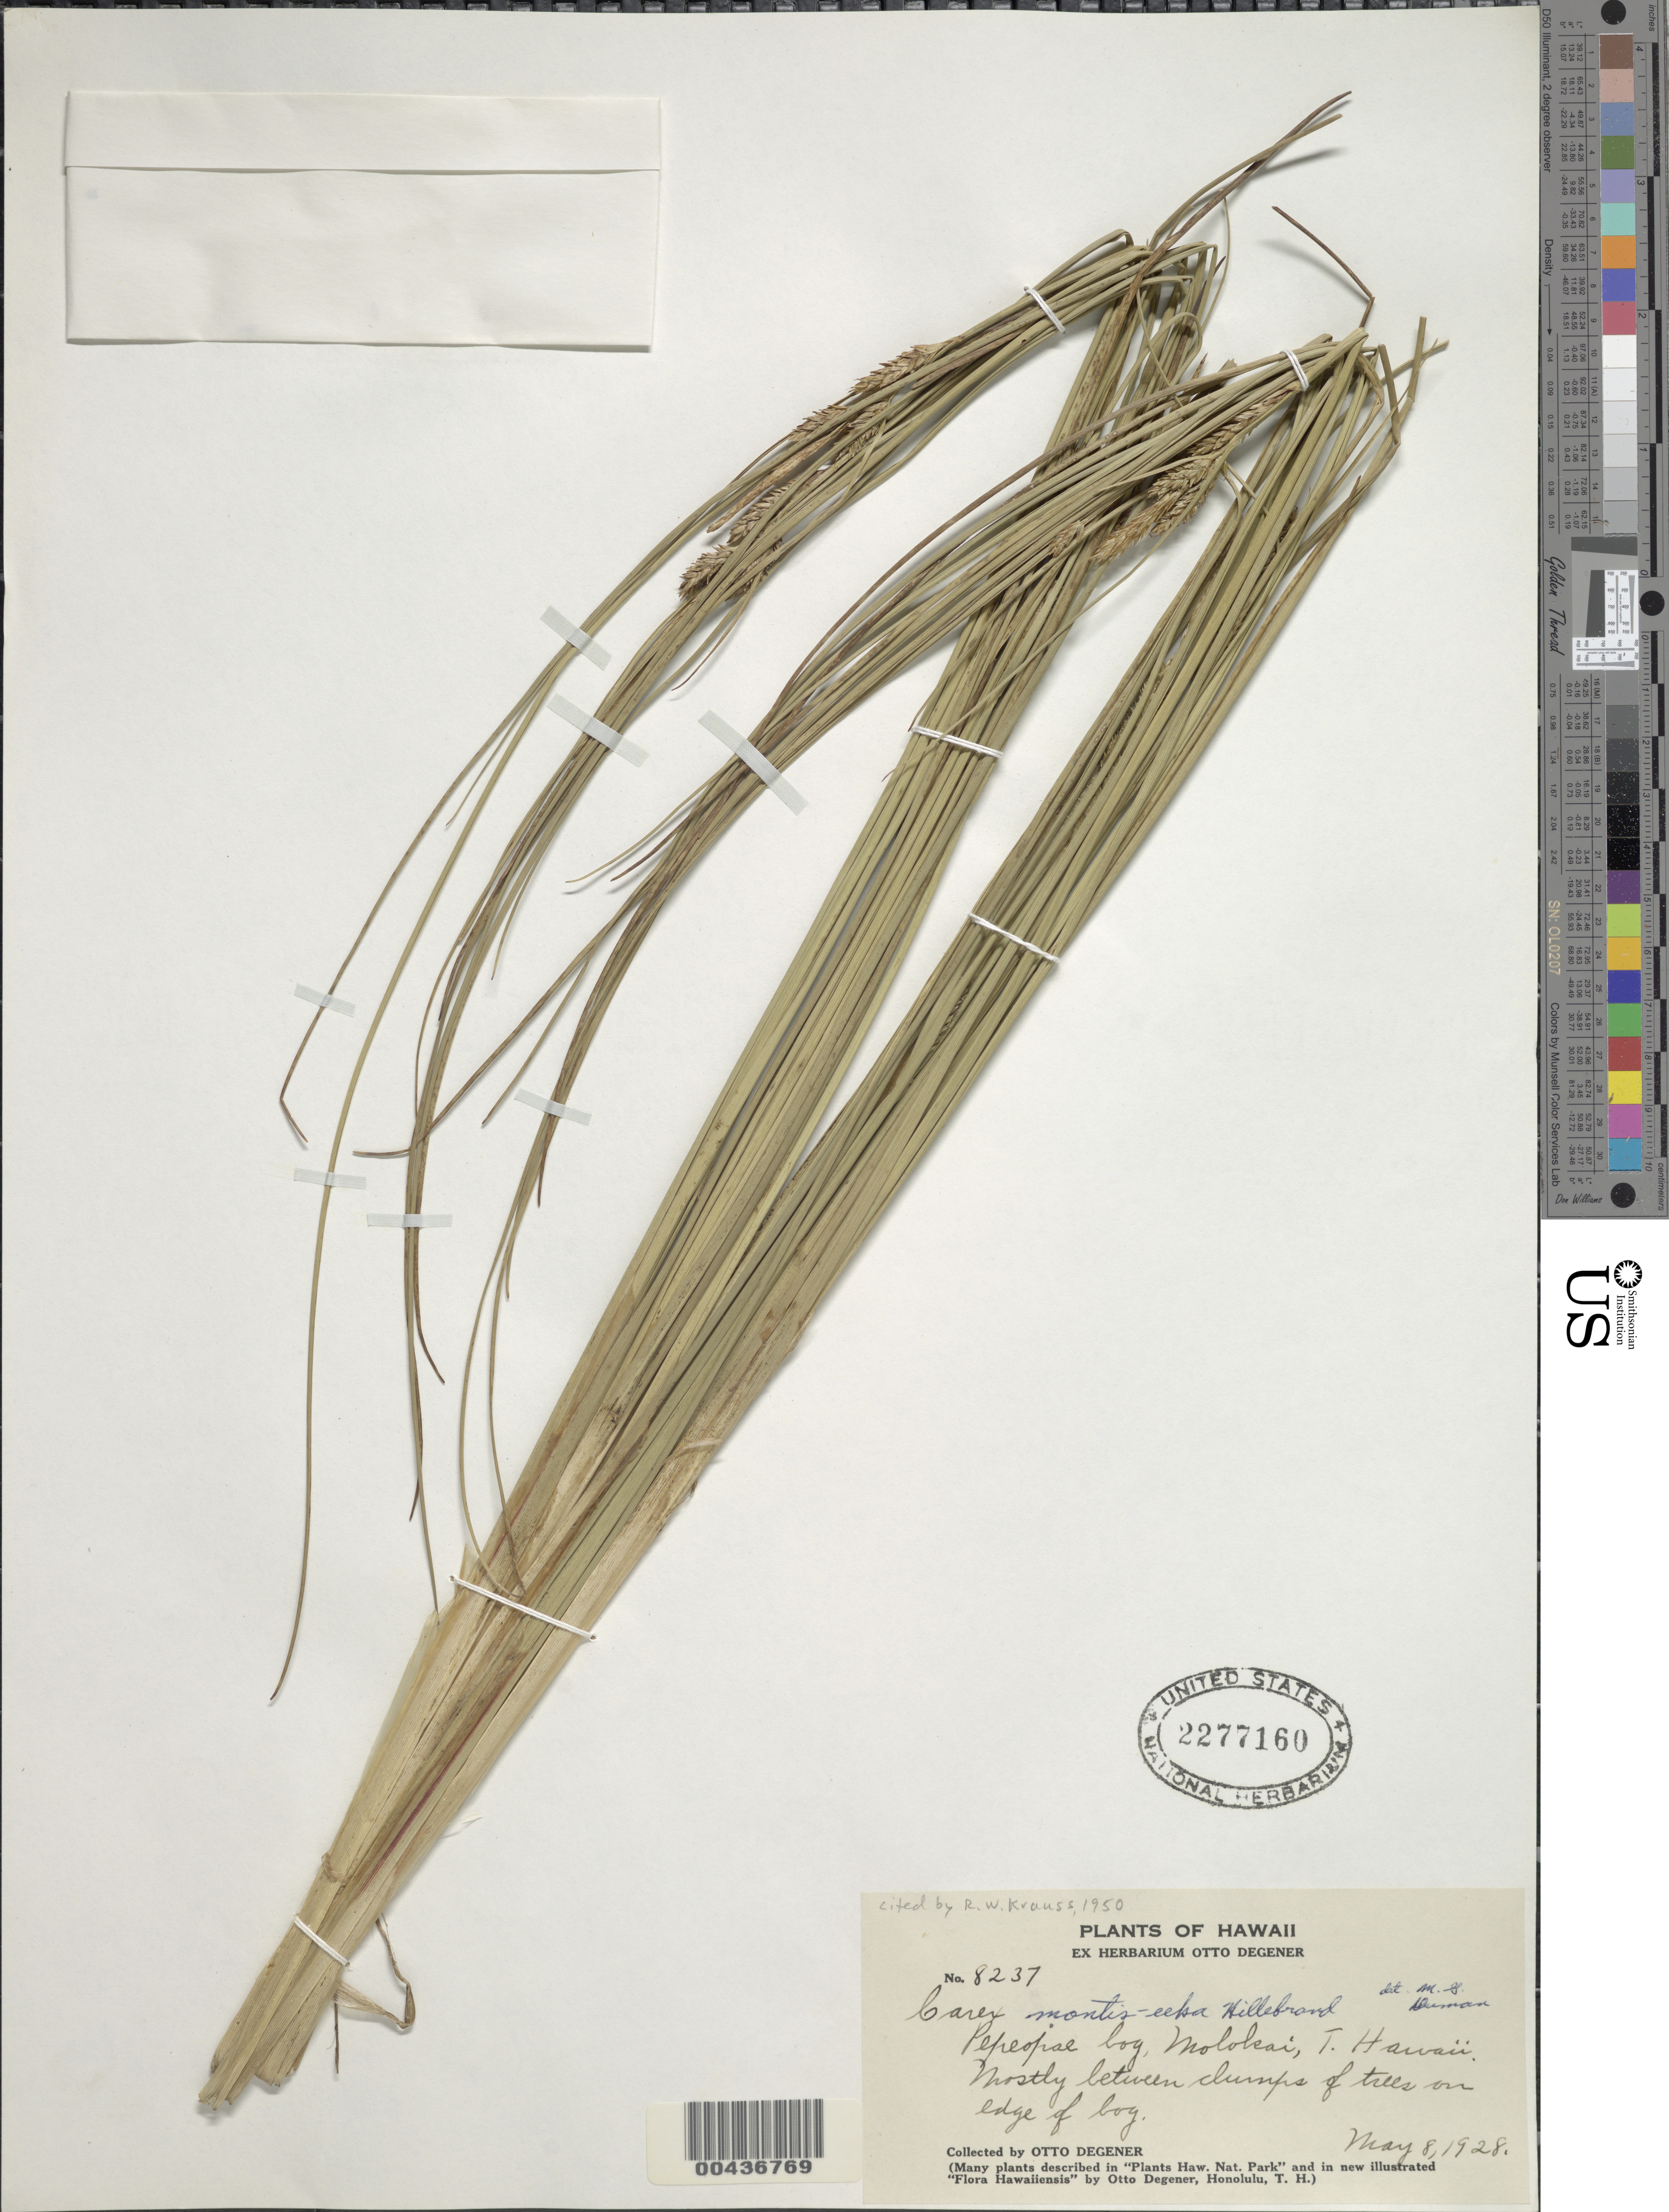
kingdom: Plantae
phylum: Tracheophyta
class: Liliopsida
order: Poales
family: Cyperaceae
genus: Carex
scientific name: Carex montis-eeka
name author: Hillebr.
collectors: O. Degener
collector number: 8237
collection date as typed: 8 May 1928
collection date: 1928-05-08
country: United States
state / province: Hawaii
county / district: Maui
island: Moloka'i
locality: Pepeopae bog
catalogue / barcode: US 2277160